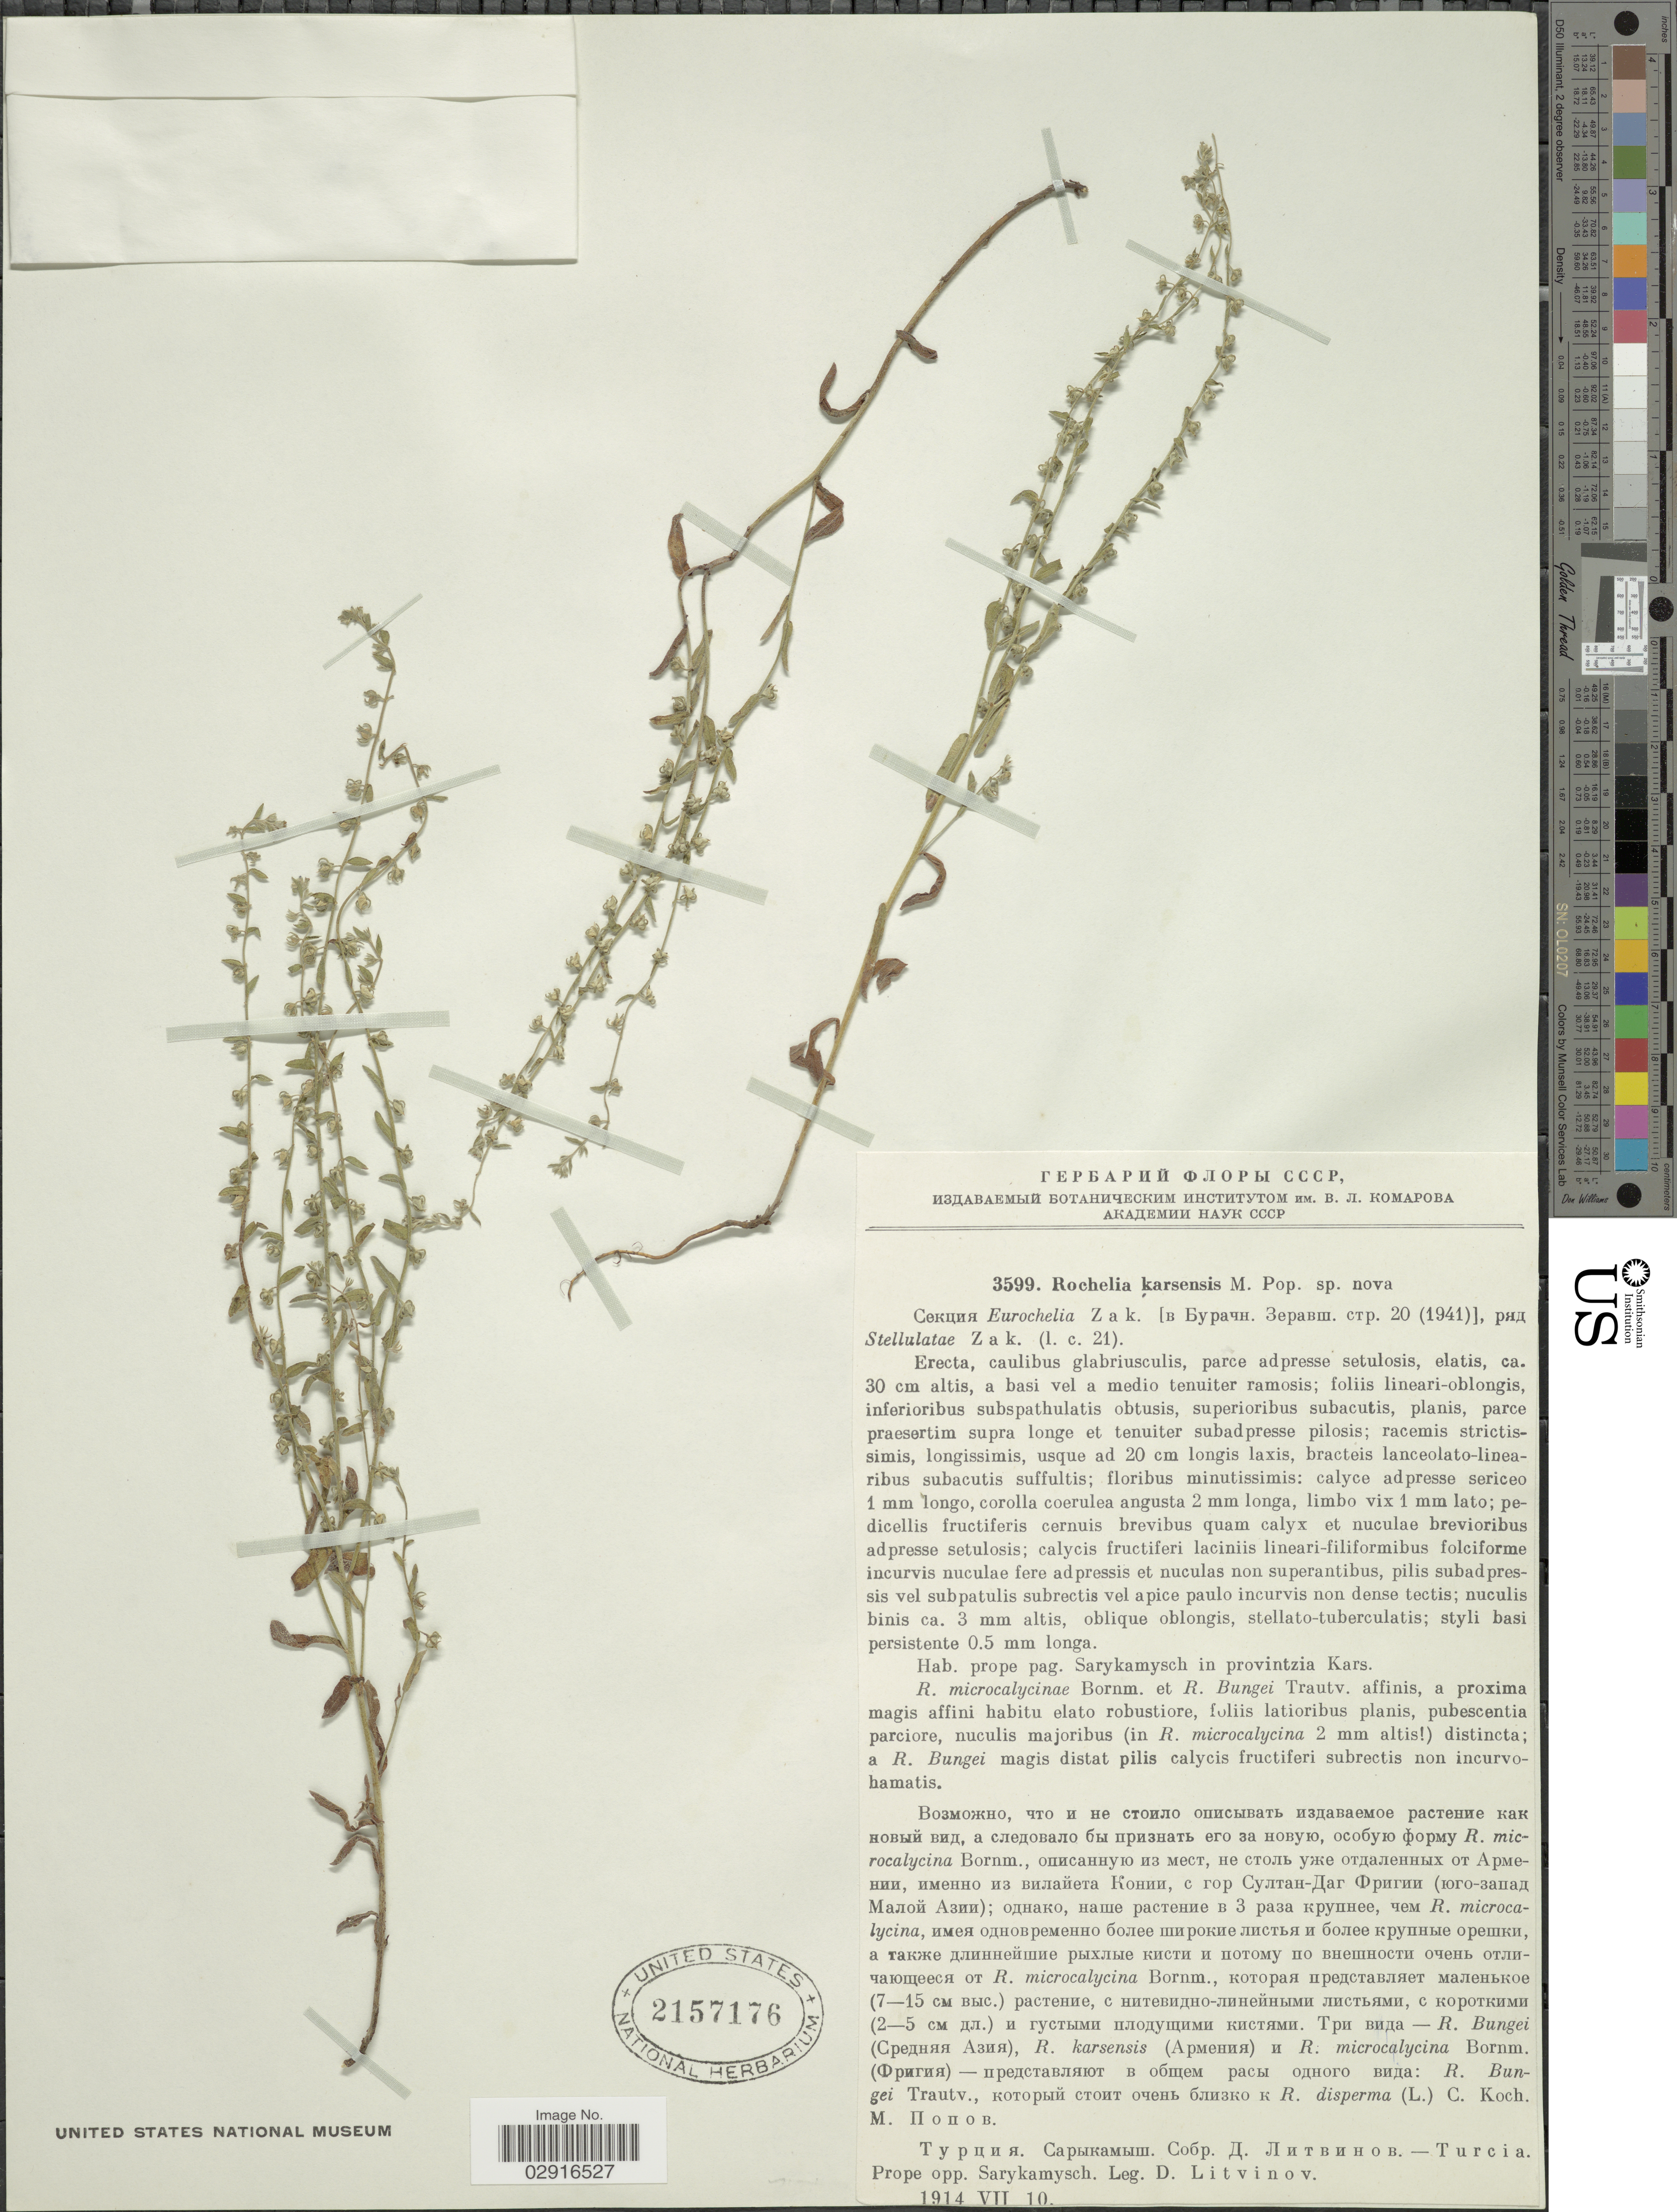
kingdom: Plantae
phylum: Tracheophyta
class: Magnoliopsida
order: Boraginales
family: Boraginaceae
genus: Rochelia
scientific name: Rochelia karsensis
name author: Popov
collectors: D. Litvinov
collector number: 3599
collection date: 1914-07-10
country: Turkey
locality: Turcia. Prope opp. Sarykamysch.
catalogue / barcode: US 2157176